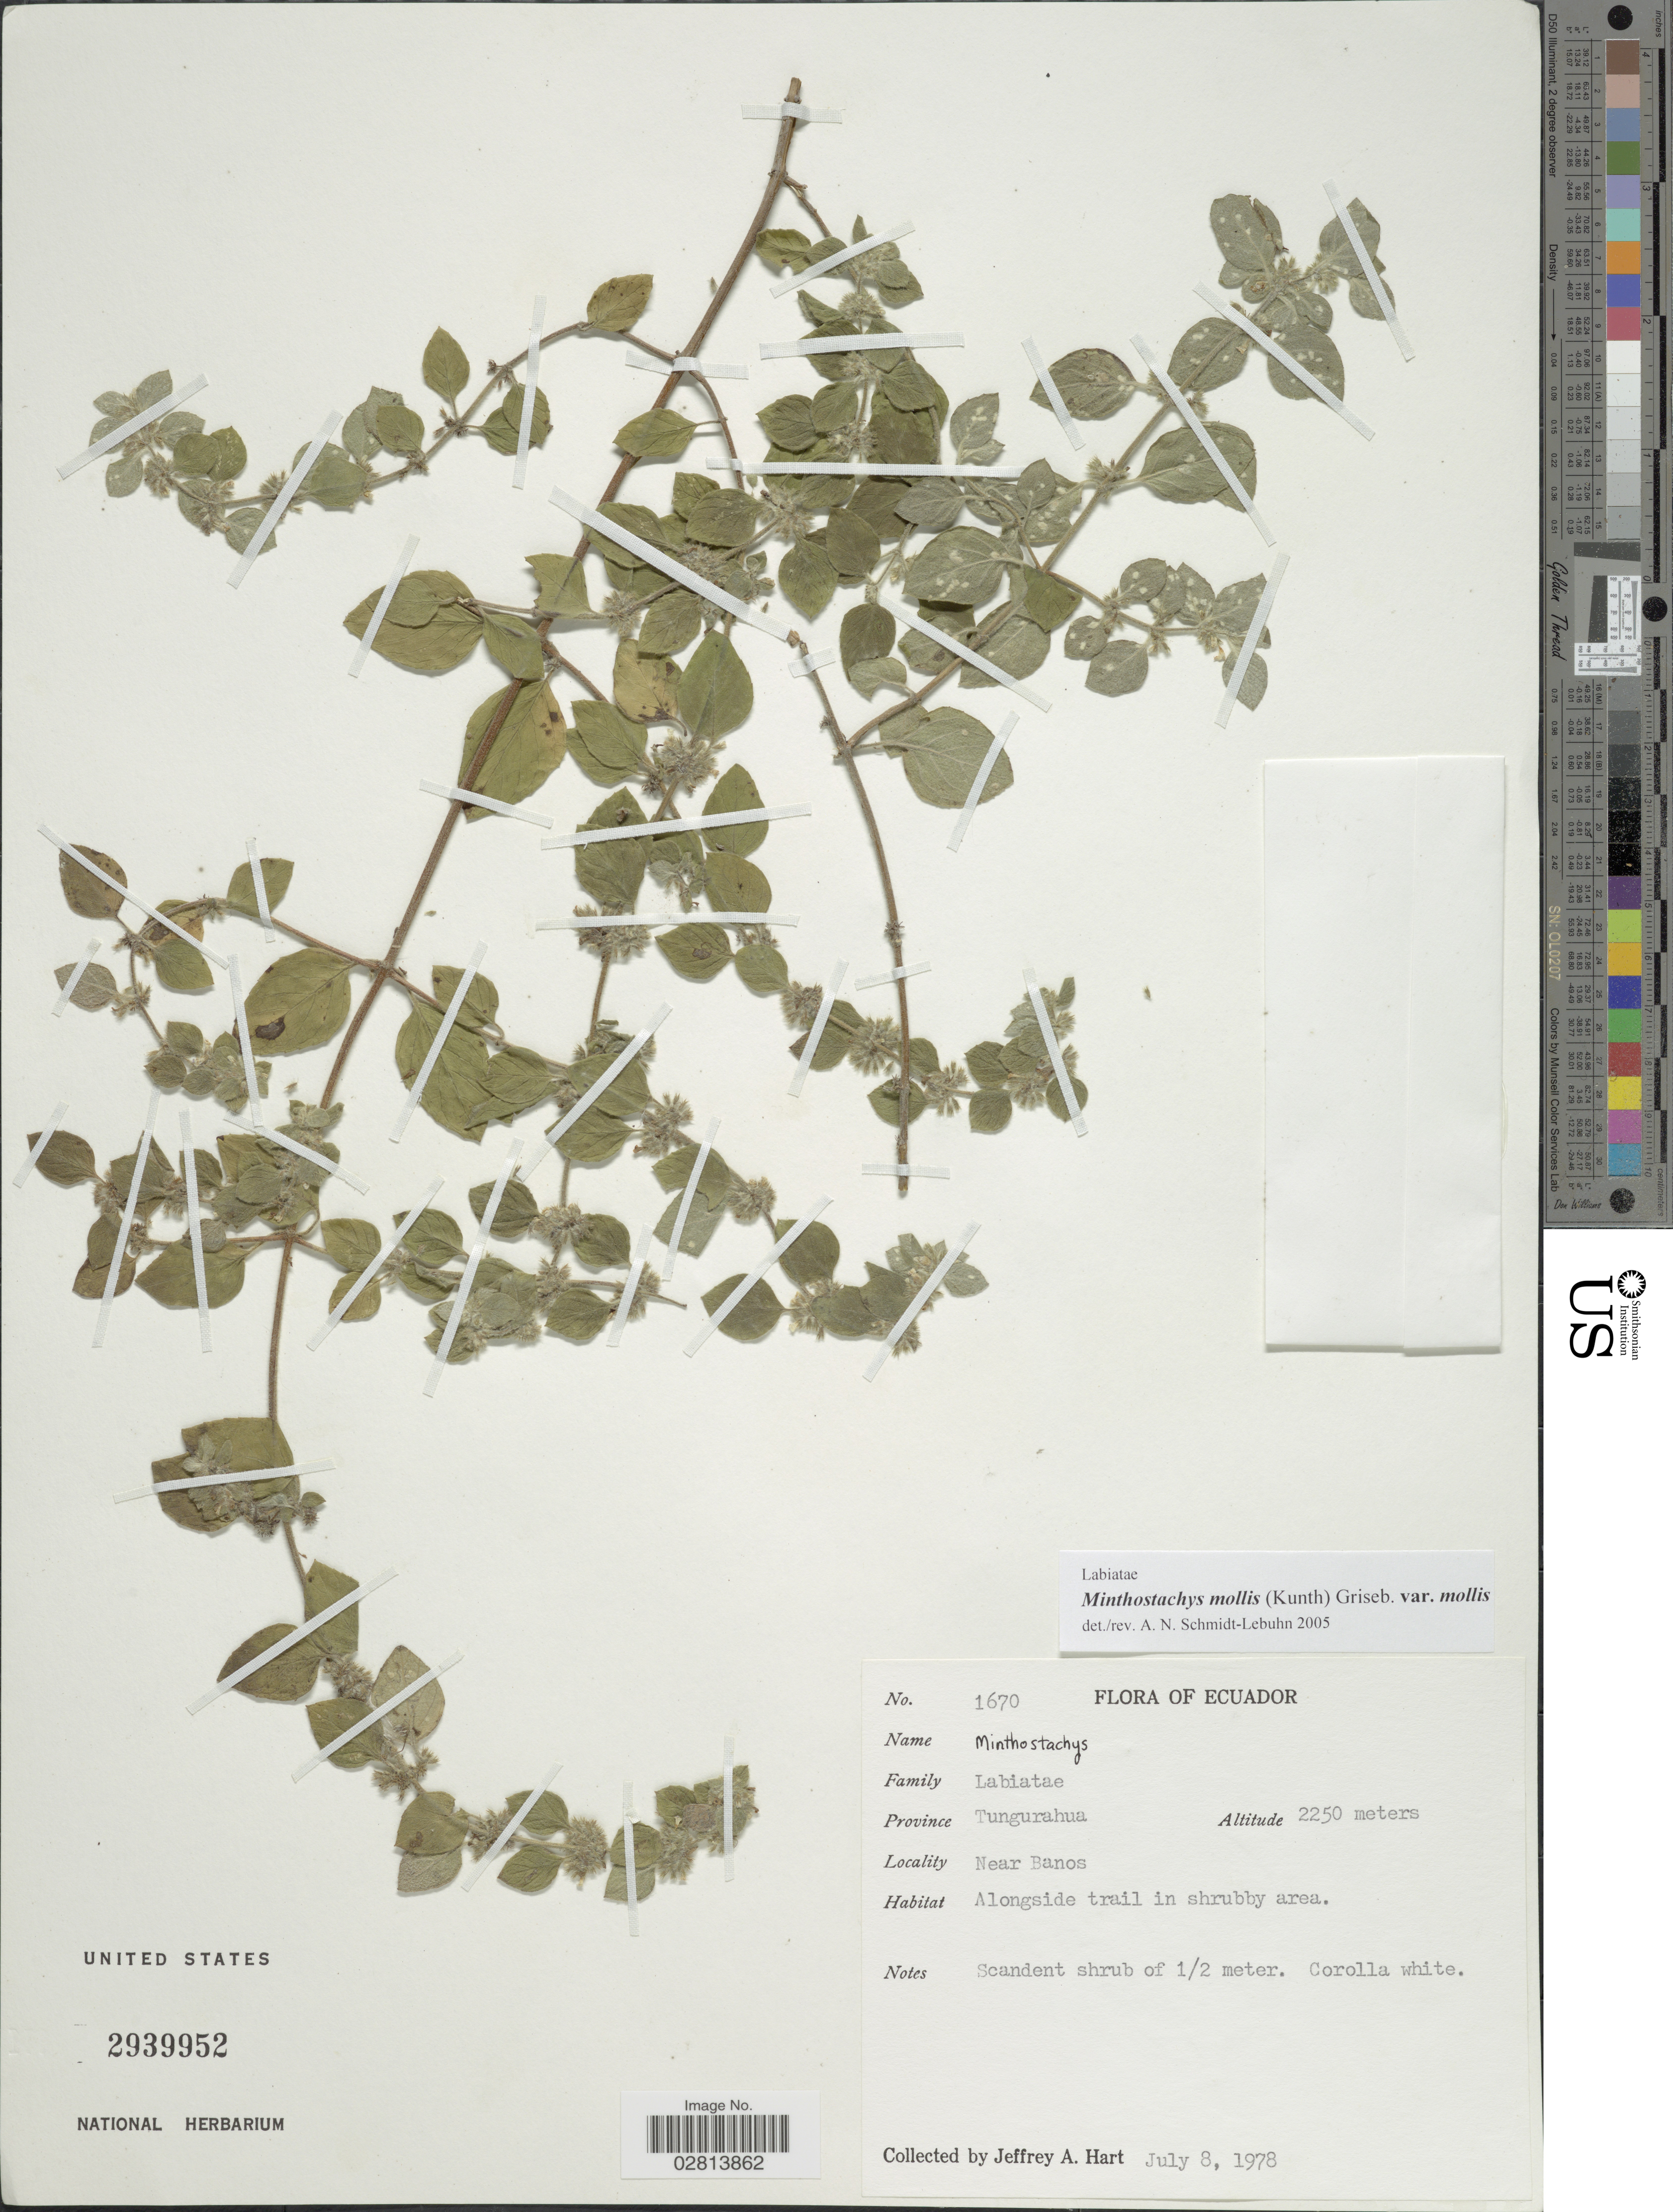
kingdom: Plantae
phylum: Tracheophyta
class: Magnoliopsida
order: Lamiales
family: Lamiaceae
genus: Minthostachys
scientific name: Minthostachys mollis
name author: (Kunth) Griseb.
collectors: J. A. Hart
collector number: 1670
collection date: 1978-07-08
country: Ecuador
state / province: Tungurahua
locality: Province Tungurahua, Near Banos.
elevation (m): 2250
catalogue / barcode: US 2939952